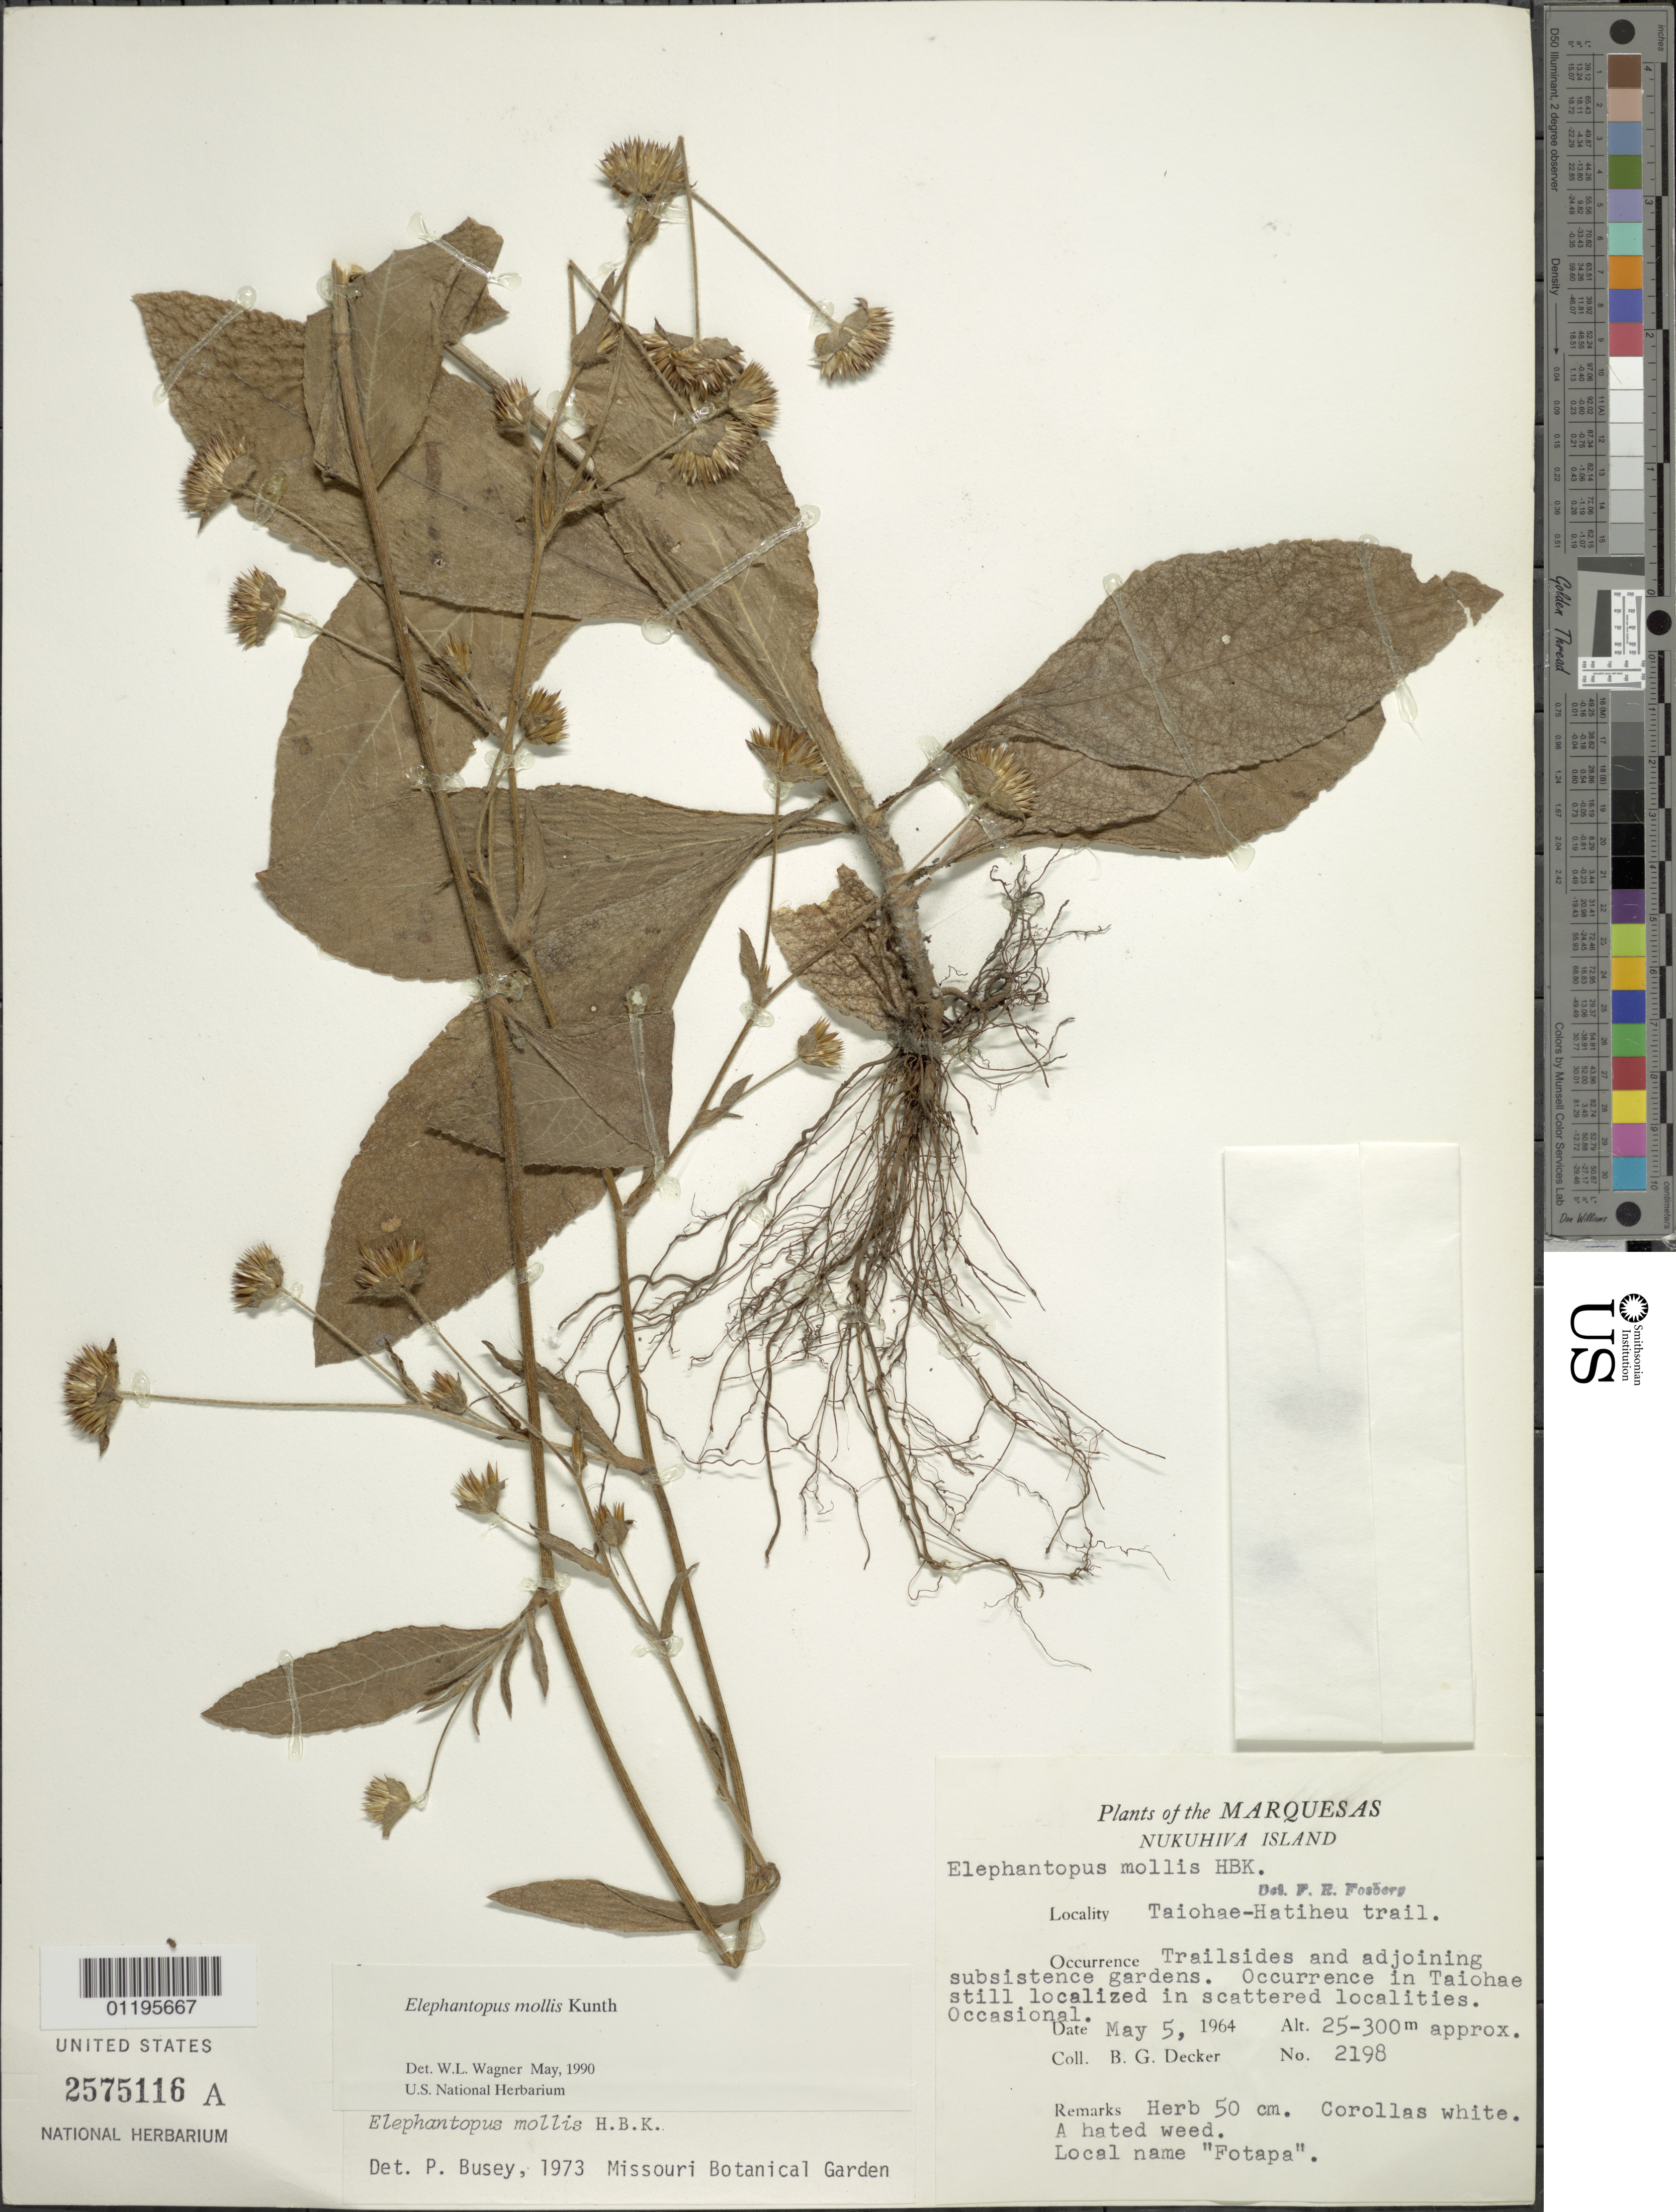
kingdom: Plantae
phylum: Tracheophyta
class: Magnoliopsida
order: Asterales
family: Asteraceae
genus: Elephantopus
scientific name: Elephantopus mollis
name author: Kunth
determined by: Wagner, W. L., (BOT), Smithsonian Institution - National Museum of Natural History (UNITED STATES)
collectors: B. G. Decker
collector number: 2198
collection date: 1964-05-05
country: French Polynesia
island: Nuku Hiva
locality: Taiohae-Hatiheu Trail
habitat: Trailsides and adjoining gardens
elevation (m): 25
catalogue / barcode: US 2575116A